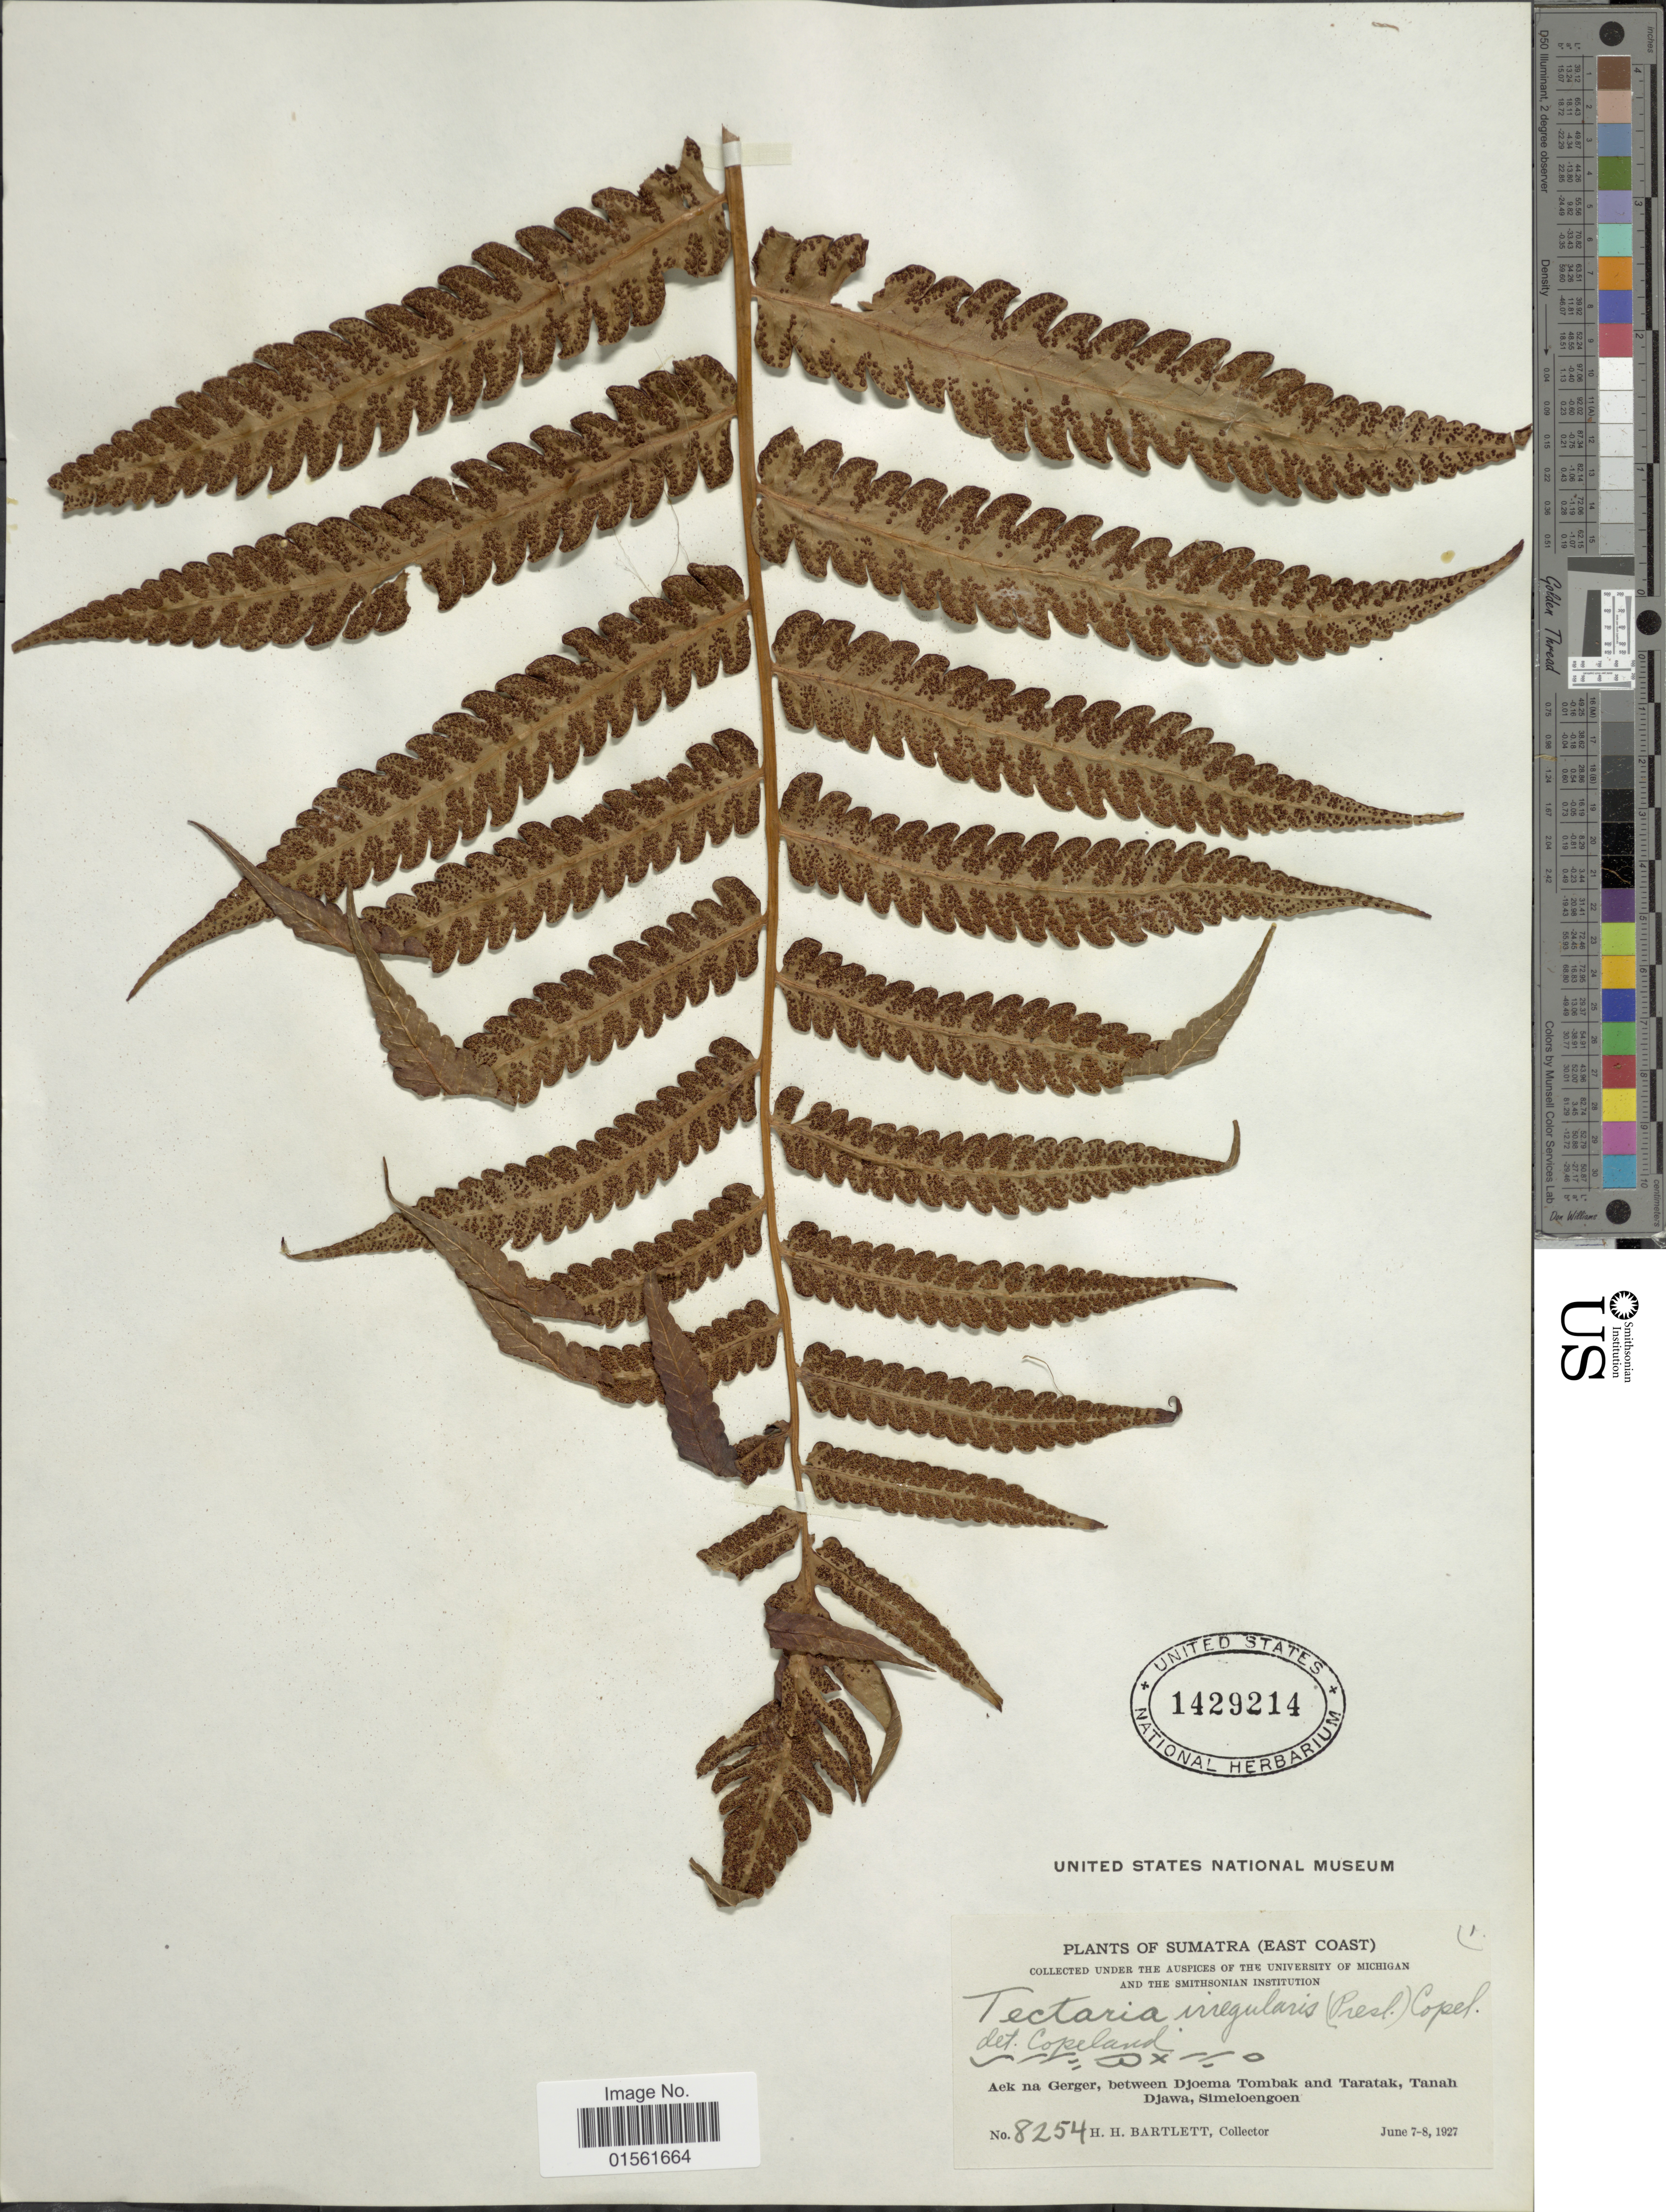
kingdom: Plantae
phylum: Tracheophyta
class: Polypodiopsida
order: Polypodiales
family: Dryopteridaceae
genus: Pleocnemia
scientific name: Pleocnemia irregularis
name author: (C. Presl) Holttum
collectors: H. H. Bartlett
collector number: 8254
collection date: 1927-06-07/1927-06-08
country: Indonesia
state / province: Sumatra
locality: Sumatra (East Coast). Aek na Gerger, between Djoema Tombak and Taratak, Tanah Djawa, Simeloengoen.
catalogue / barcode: US 1429214